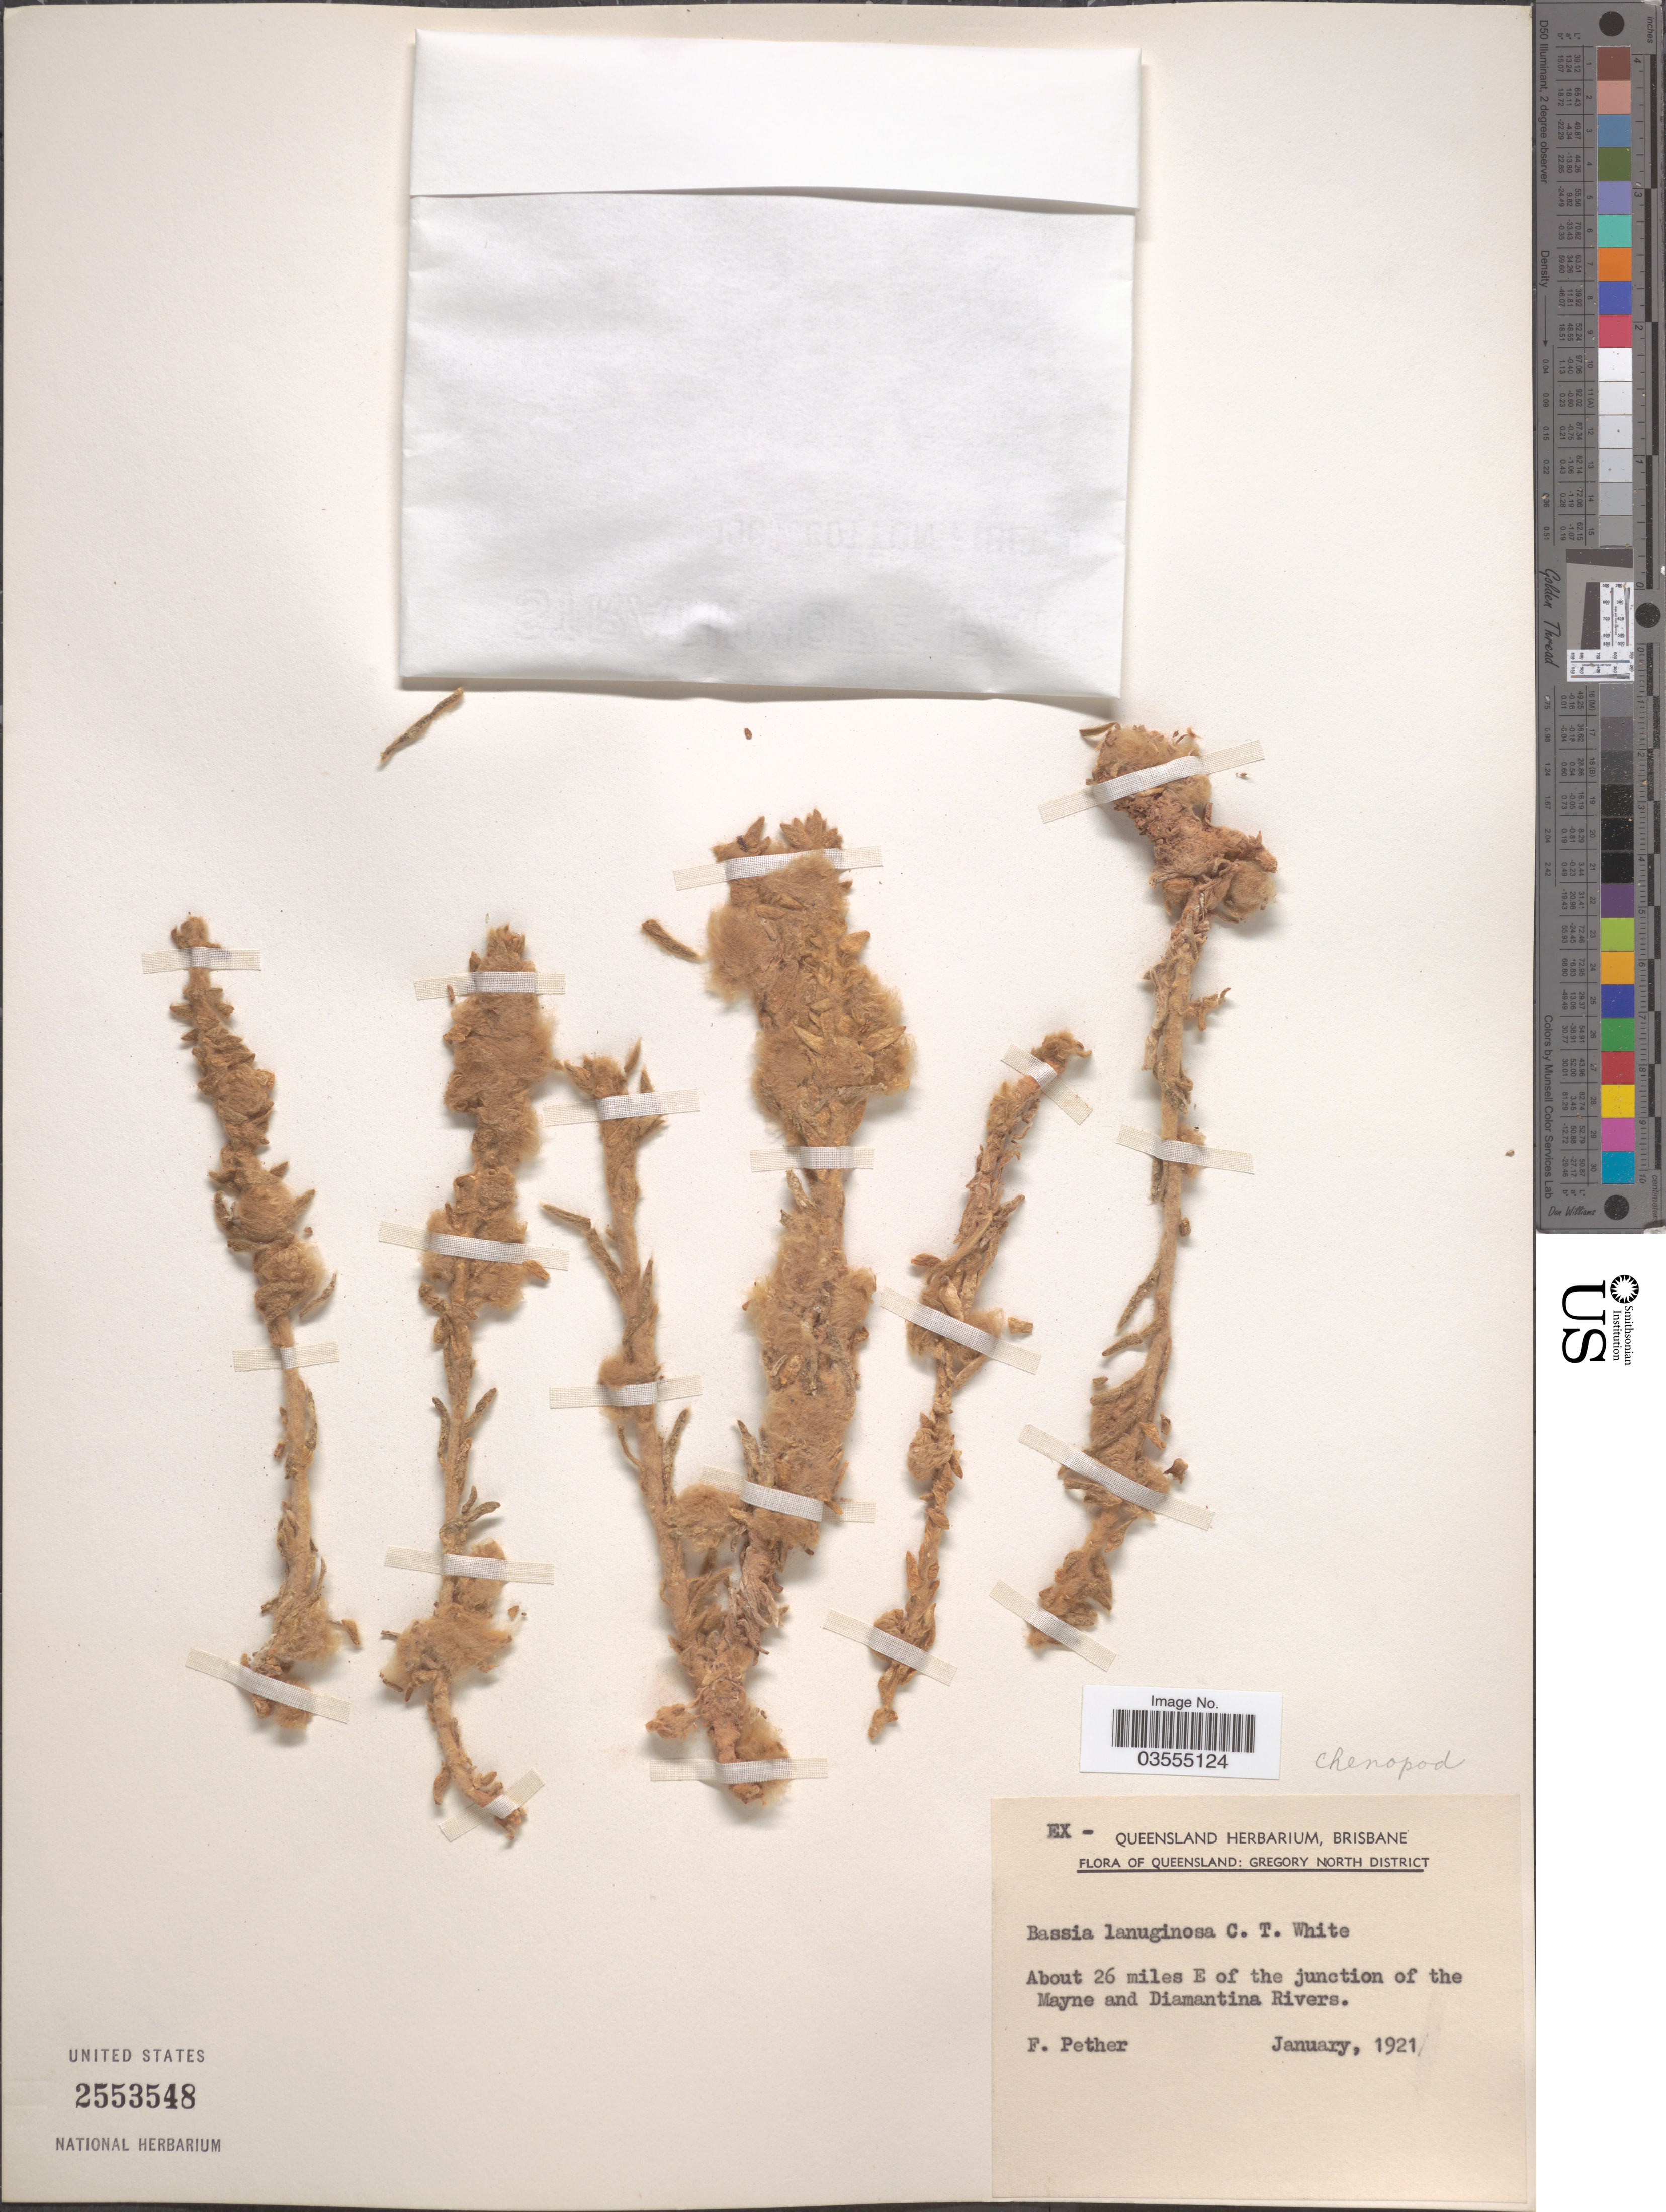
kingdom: Plantae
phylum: Tracheophyta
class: Magnoliopsida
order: Caryophyllales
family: Amaranthaceae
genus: Maireana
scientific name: Maireana carnosa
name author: (Moq.) Paul G. Wilson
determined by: Wilson, Paul G.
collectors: F. Pether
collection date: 1921-01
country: Australia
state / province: Queensland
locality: Gregory North District. About 26 miles E of the junction of the Mayne and Diamantina Rivers.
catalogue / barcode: US 2553548